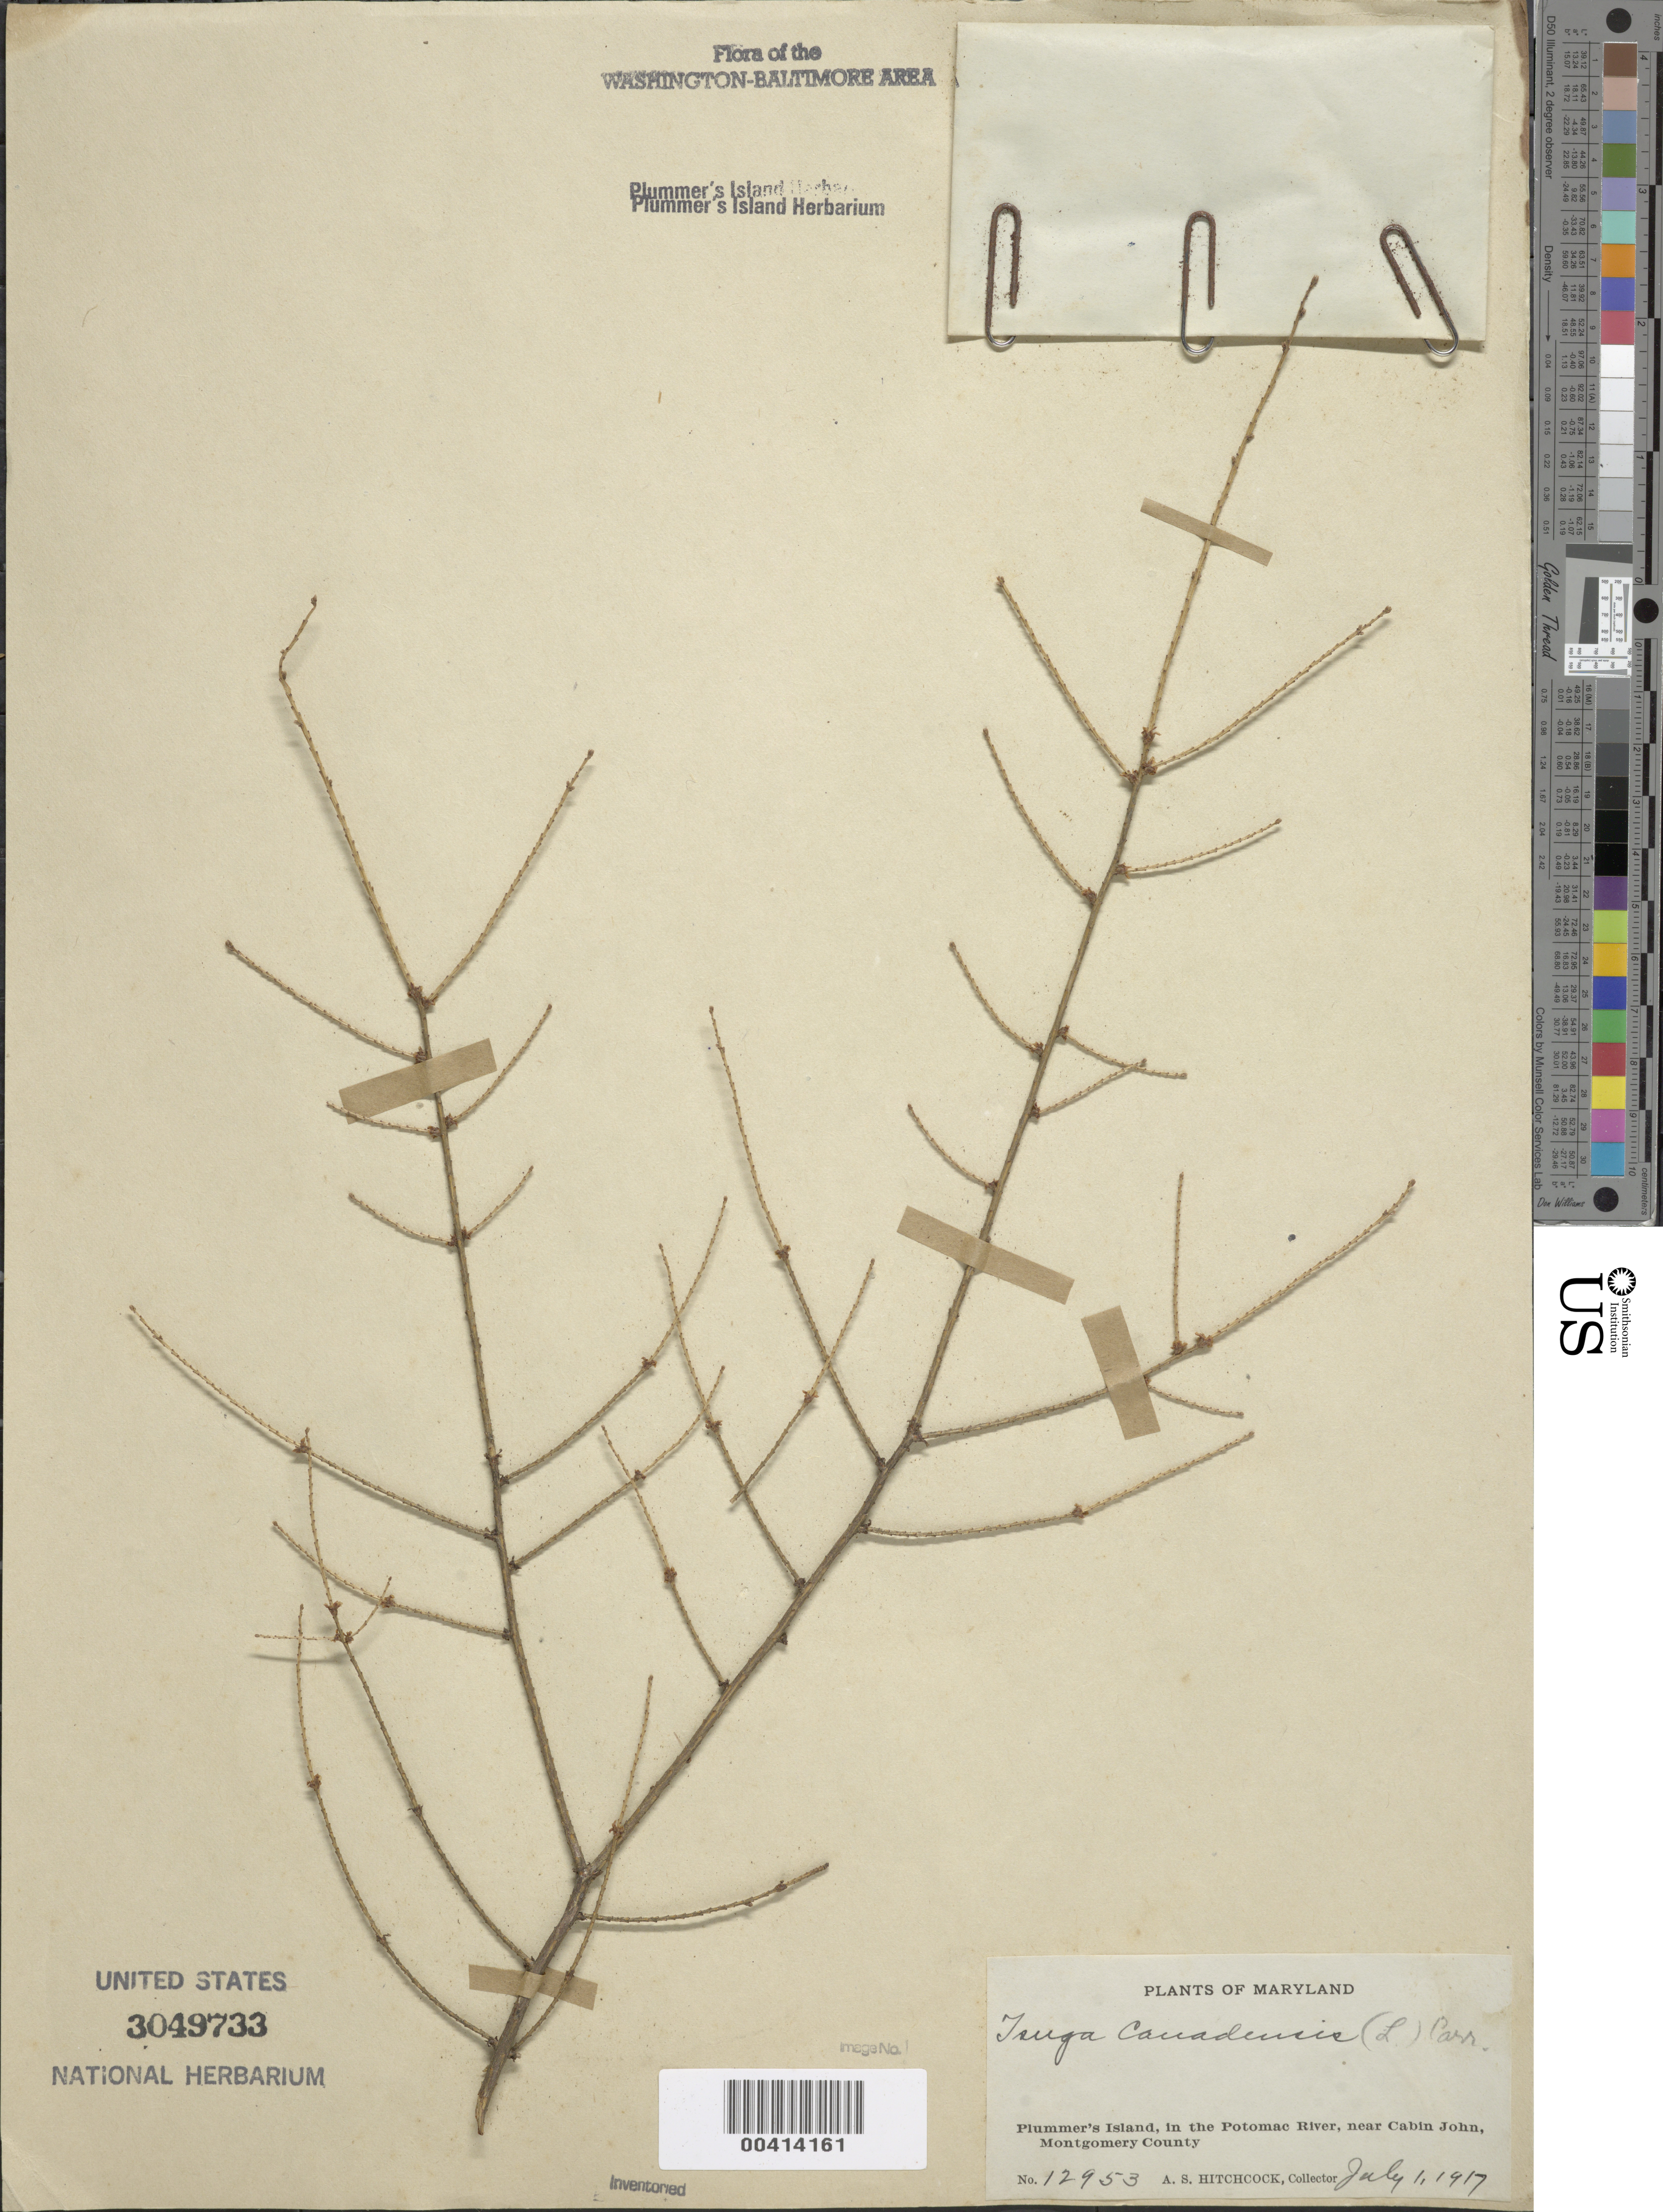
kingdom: Plantae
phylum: Tracheophyta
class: Pinopsida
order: Pinales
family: Pinaceae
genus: Tsuga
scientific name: Tsuga canadensis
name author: (L.) Carrière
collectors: A. S. Hitchcock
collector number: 12953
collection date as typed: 01 Jul 1917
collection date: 1917-07-01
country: United States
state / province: Maryland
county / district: Montgomery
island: Plummers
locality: Plummer's Island; cliff back of fire place on Cabin Hill. C. & O. Canal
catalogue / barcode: US 3049733